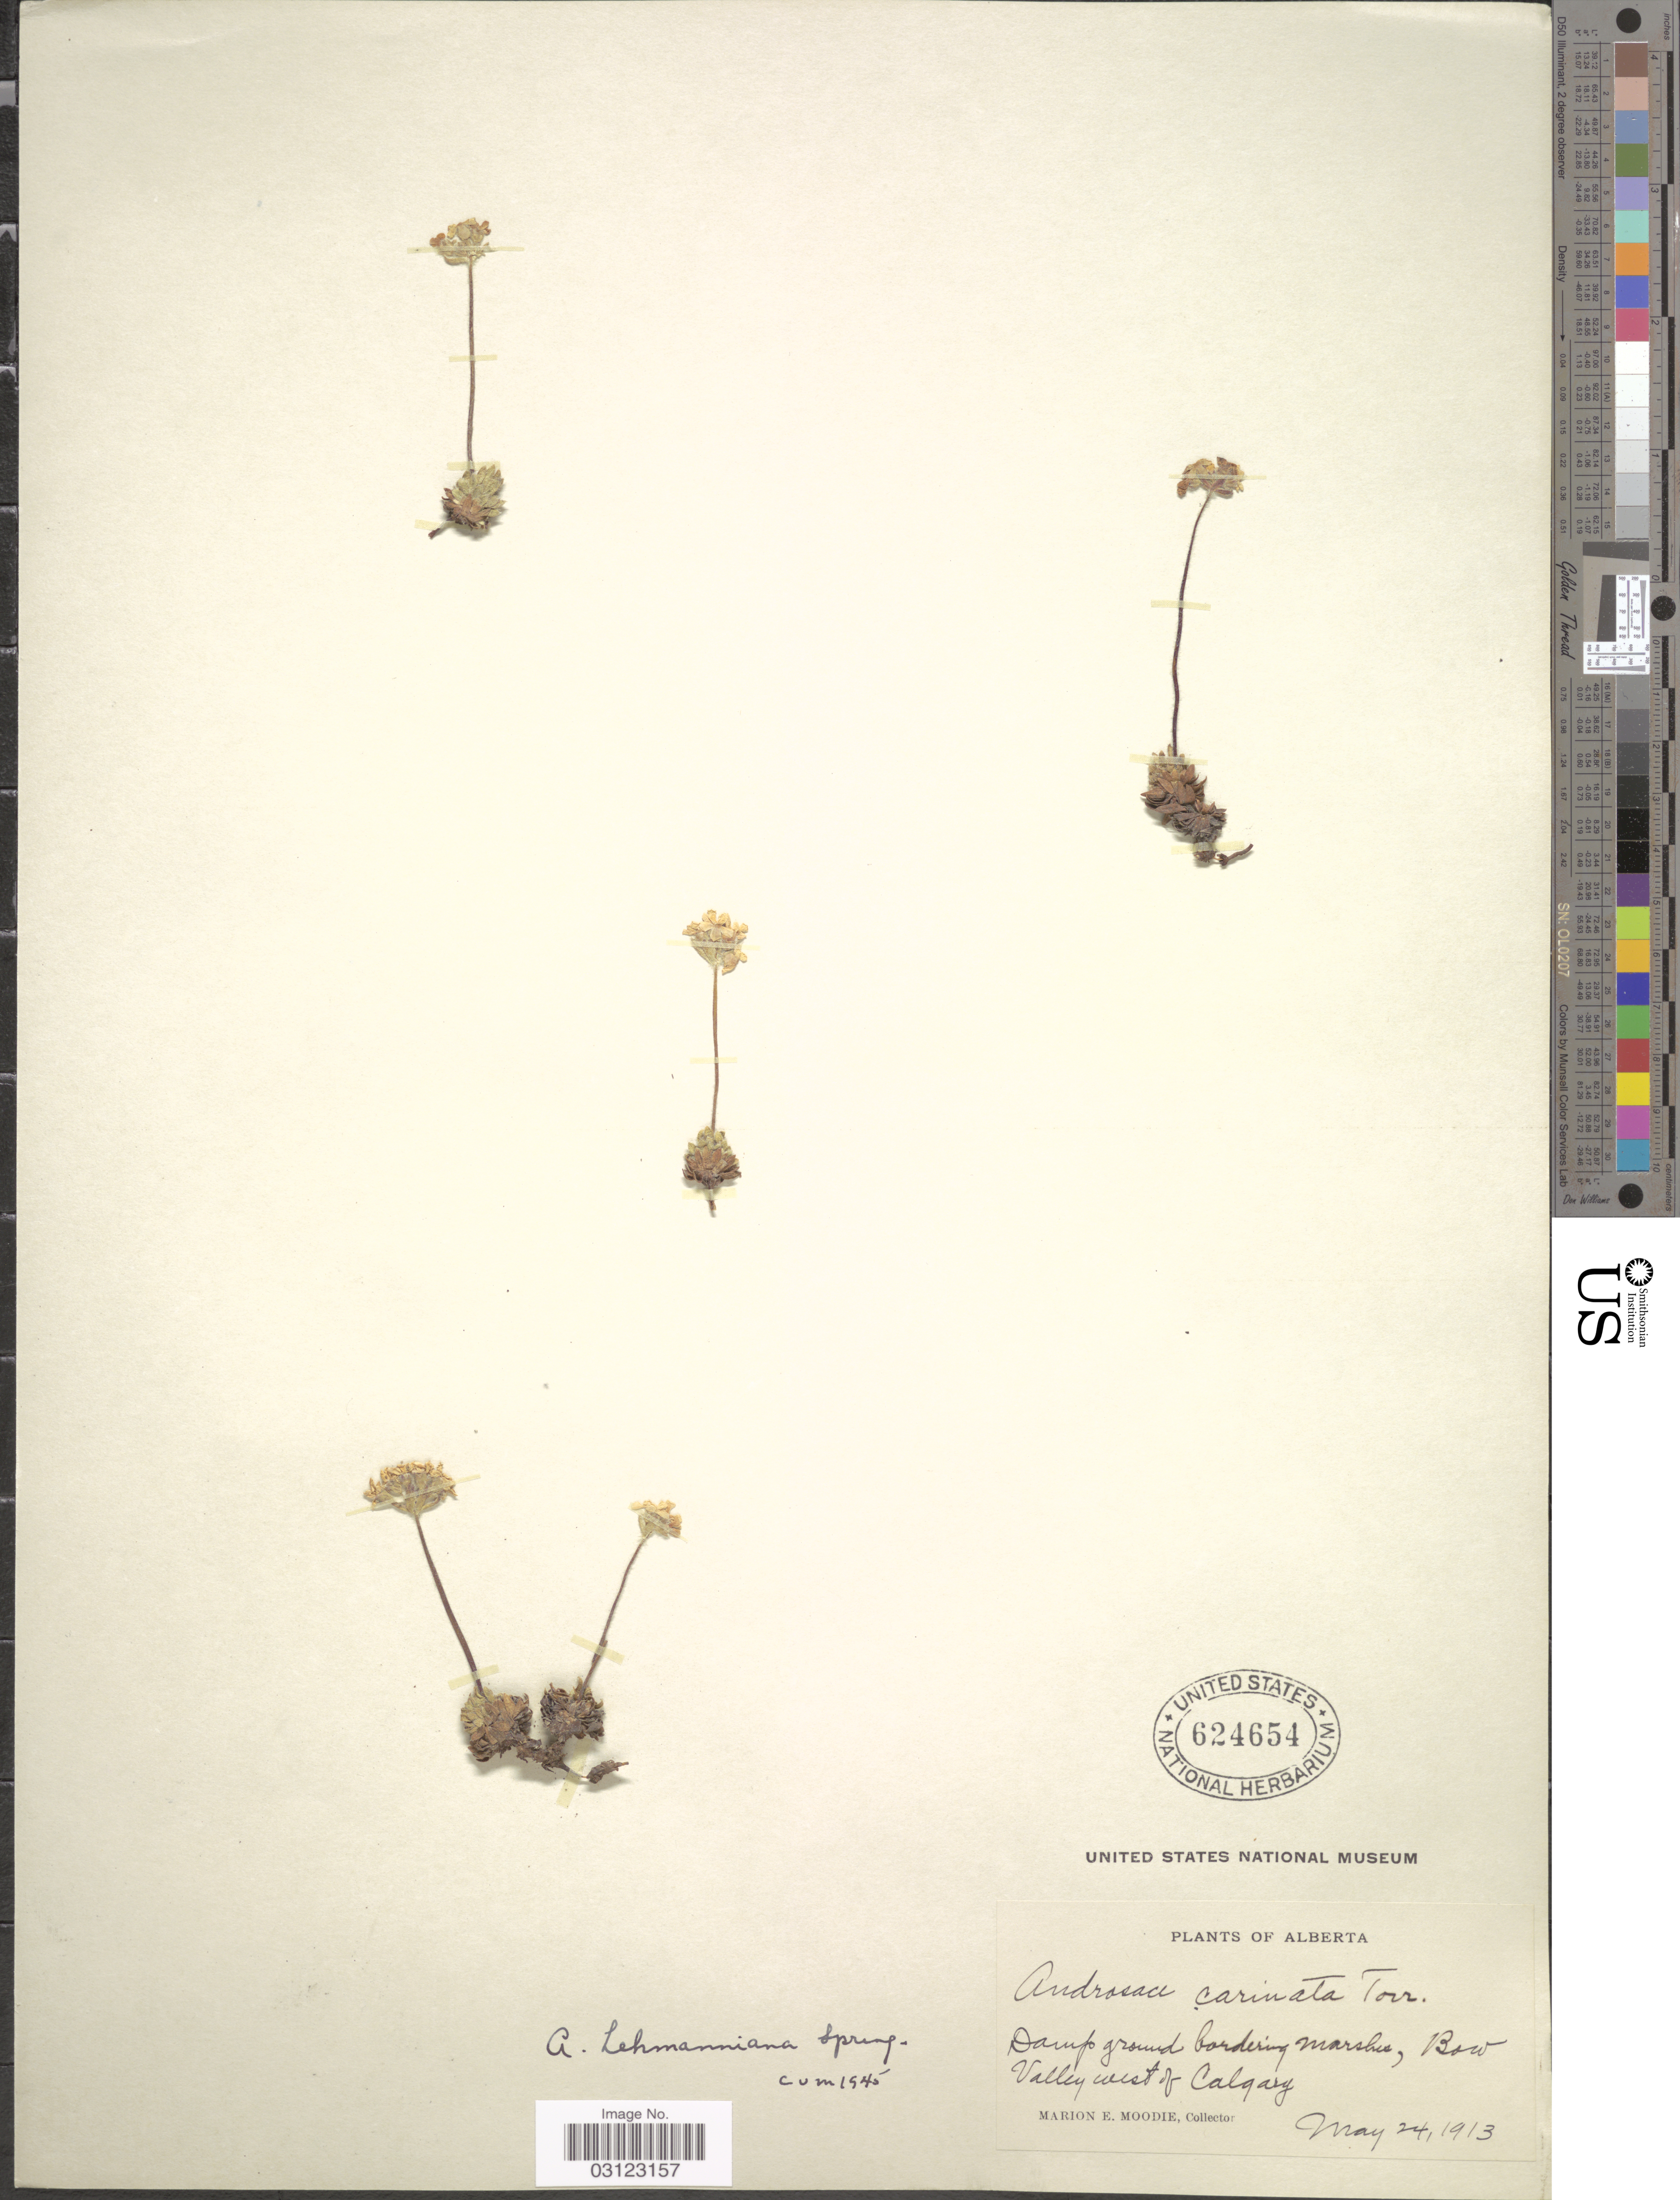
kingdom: Plantae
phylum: Tracheophyta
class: Magnoliopsida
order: Ericales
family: Primulaceae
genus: Androsace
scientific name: Androsace lehmanniana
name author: Spreng.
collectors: M. E. Moodie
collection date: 1913-05-24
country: Canada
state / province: Alberta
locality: Bow Valley west of Calgary.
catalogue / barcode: US 624654